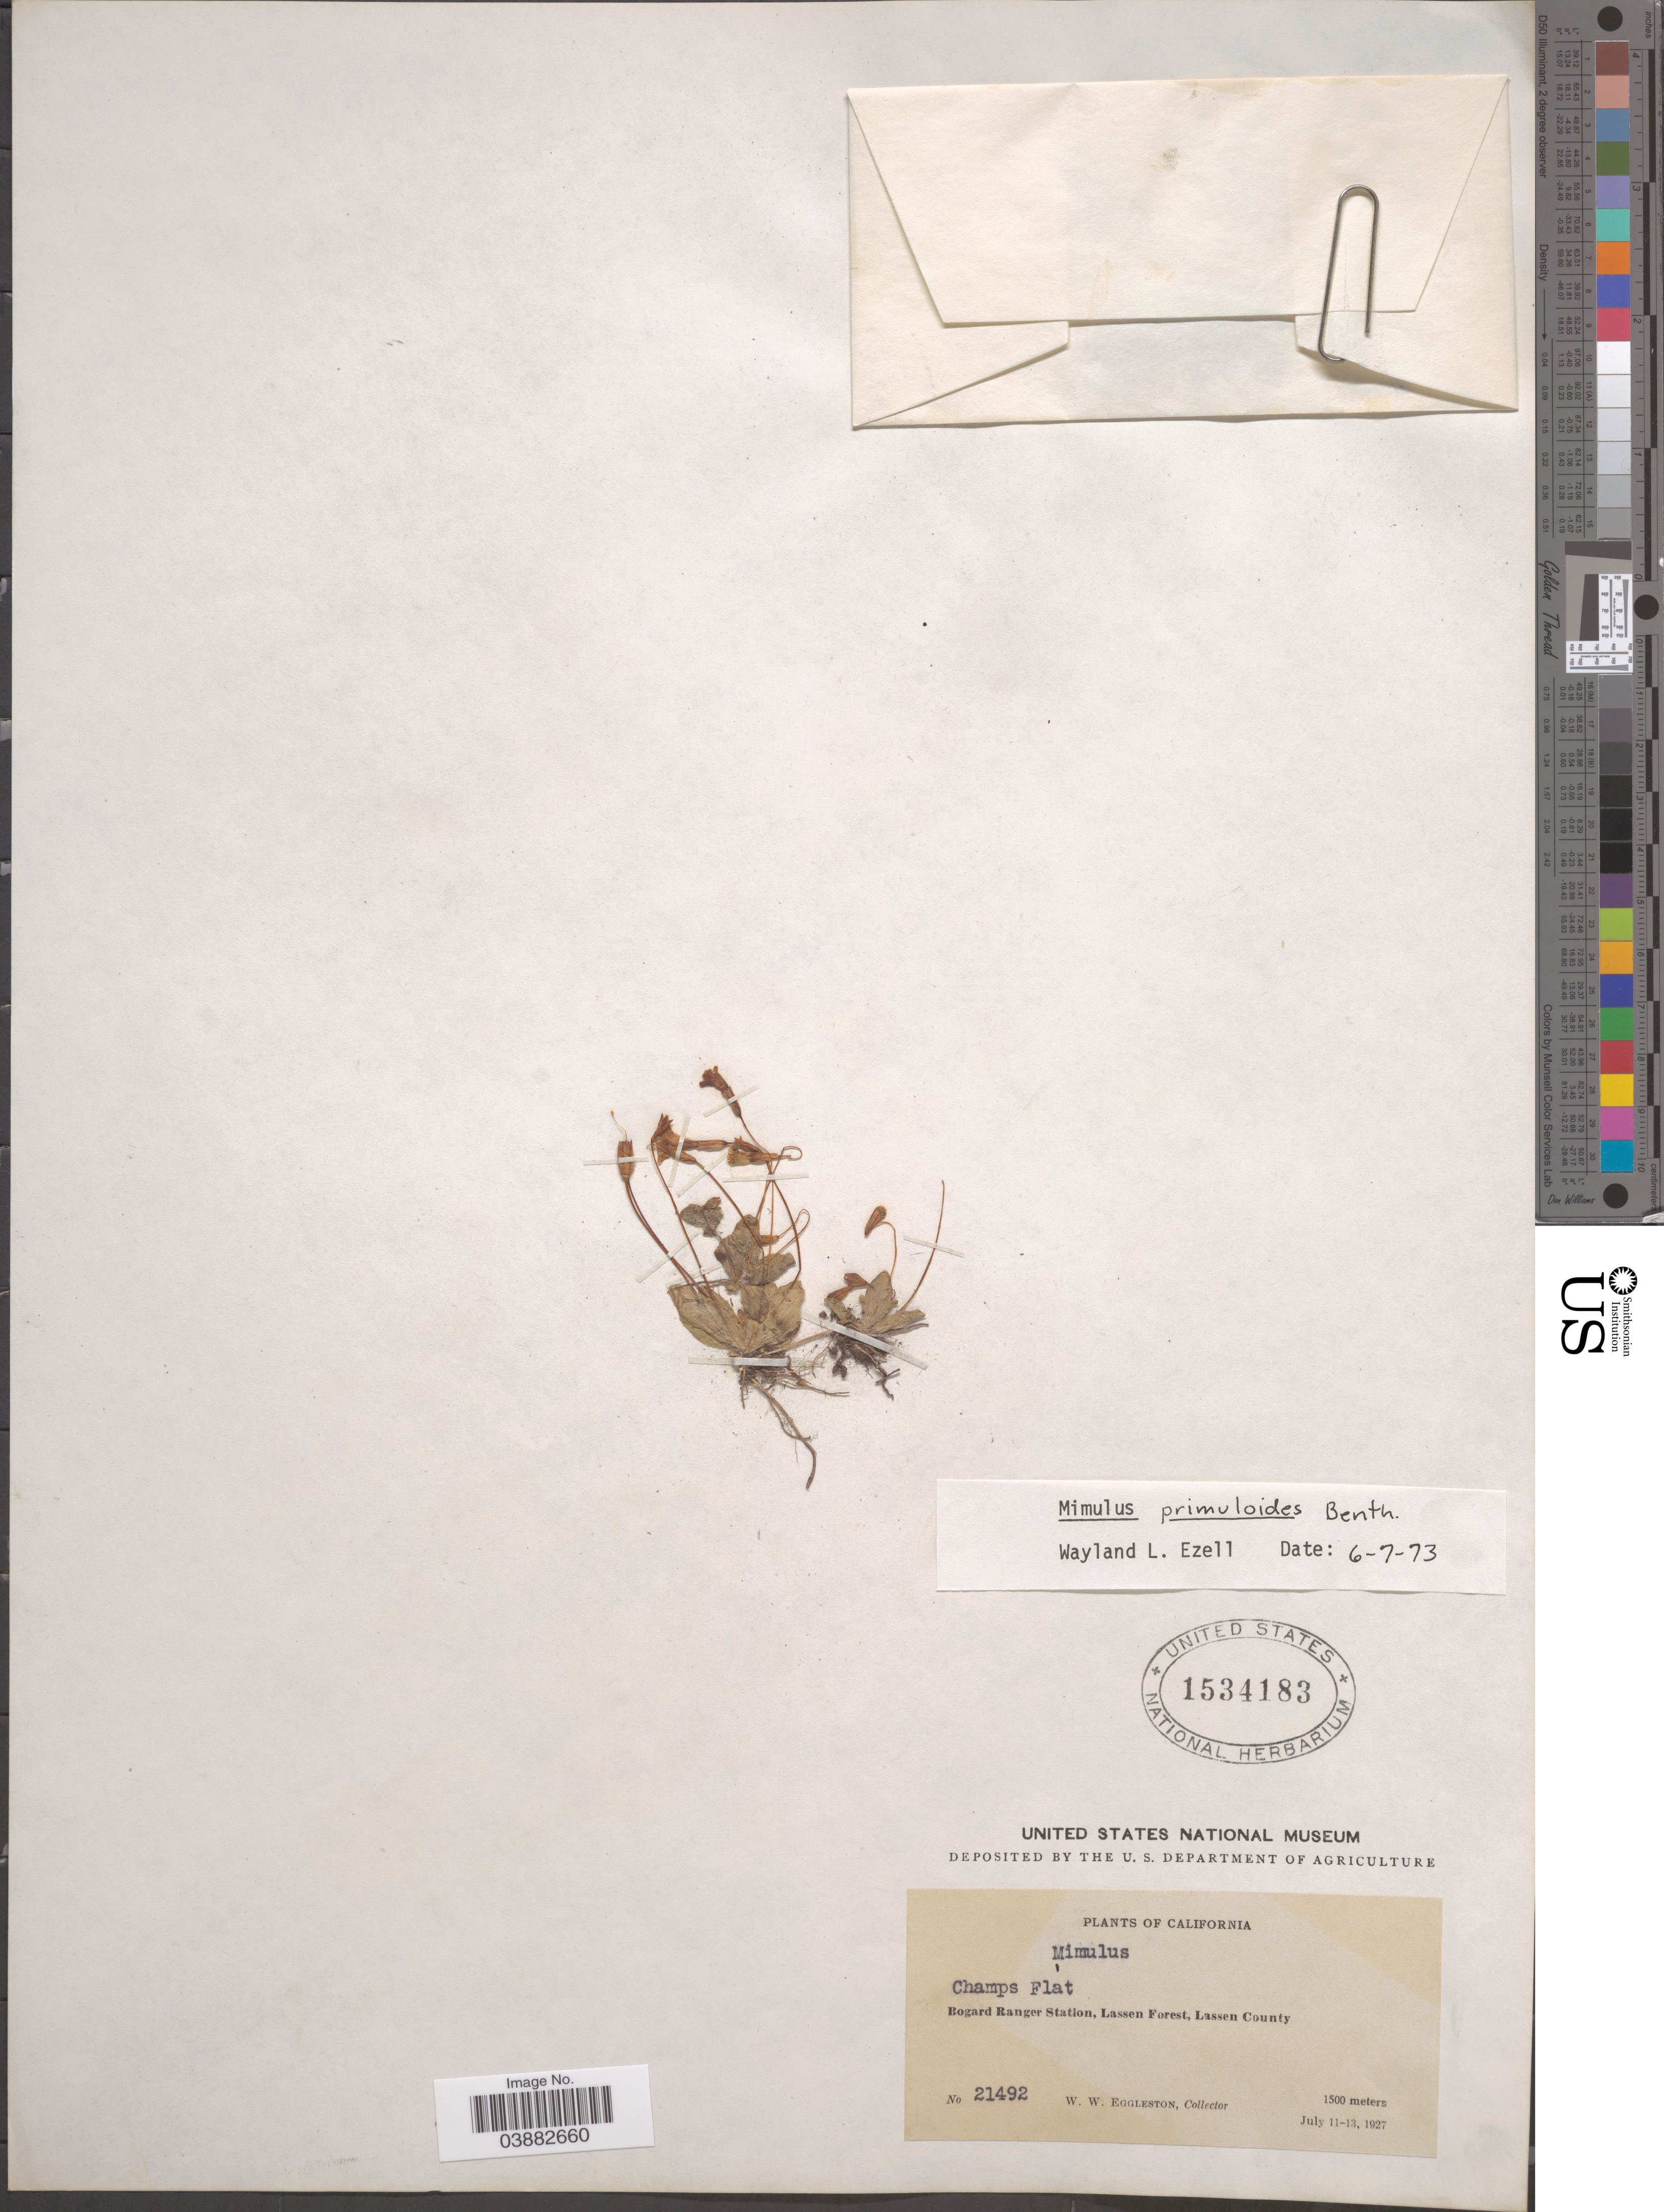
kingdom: Plantae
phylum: Tracheophyta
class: Magnoliopsida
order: Lamiales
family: Phrymaceae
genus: Mimulus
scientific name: Mimulus primuloides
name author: Benth.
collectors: W. W. Eggleston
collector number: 21492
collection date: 1927-07-11/1927-07-13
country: United States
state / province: California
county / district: Lassen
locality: Champs Flat. Bogard Ranger Station, Lassen Forest, Lassen County.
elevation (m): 1500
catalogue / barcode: US 1534183